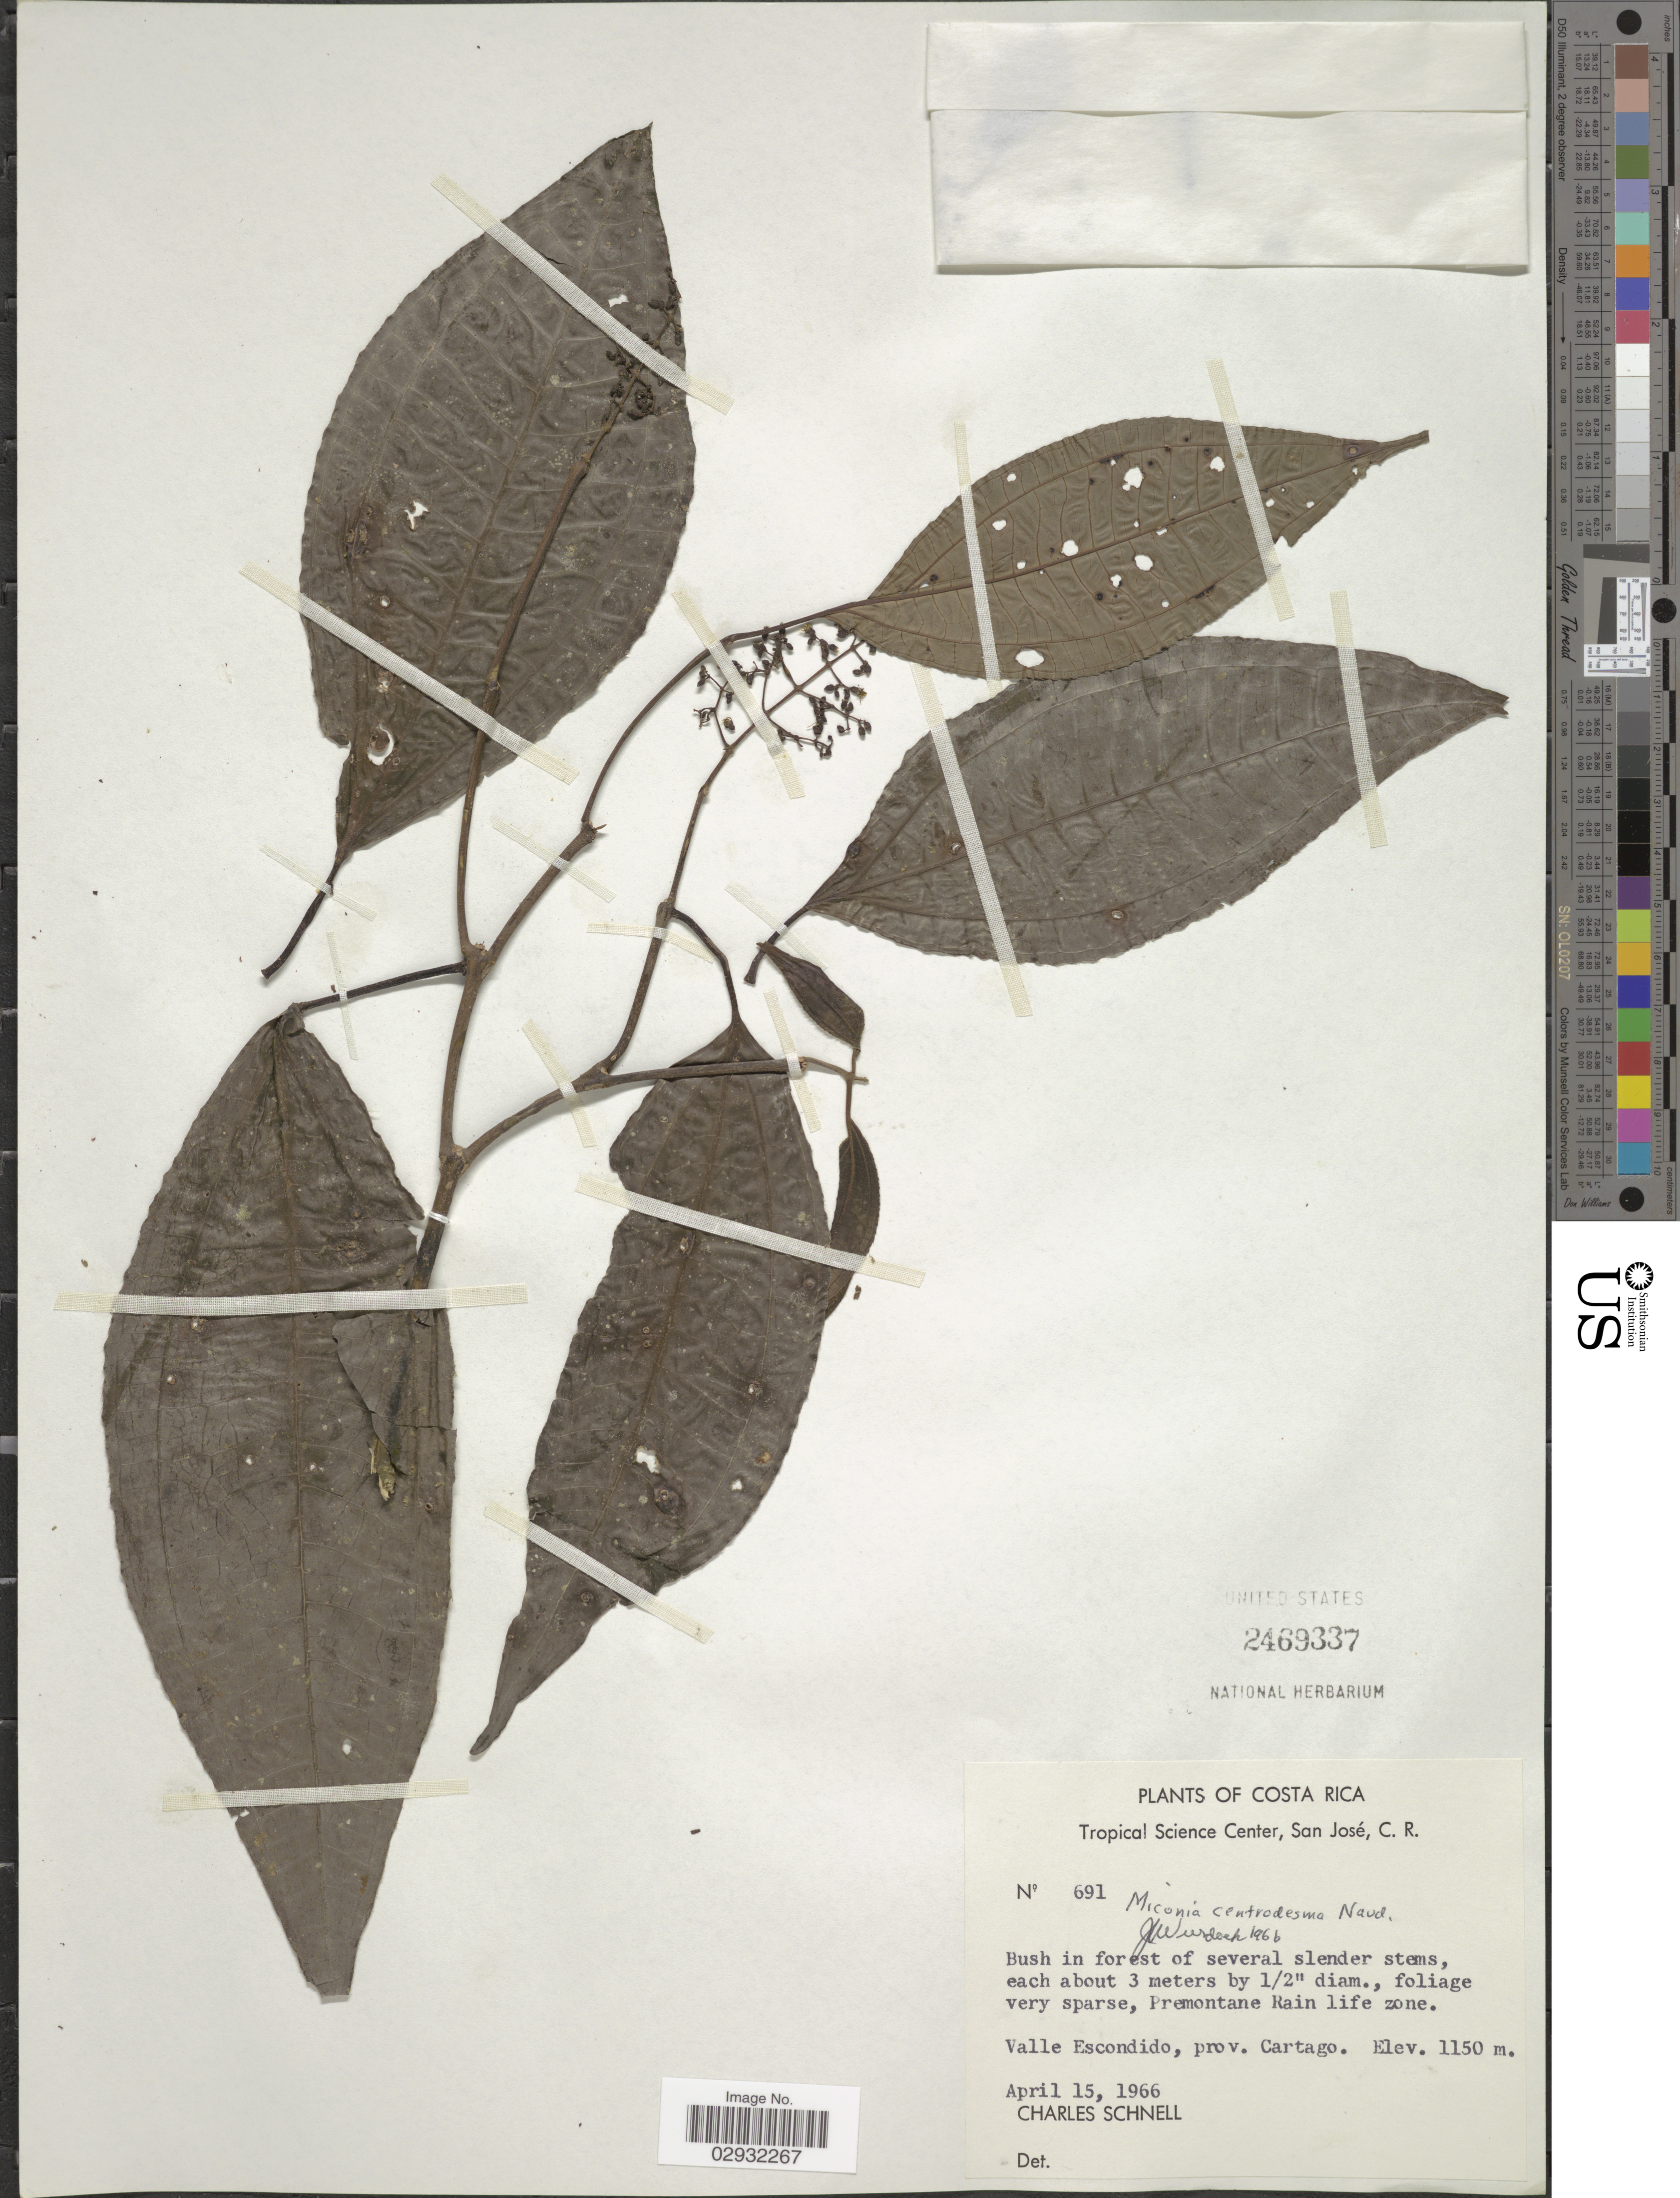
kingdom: Plantae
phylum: Tracheophyta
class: Magnoliopsida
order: Myrtales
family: Melastomataceae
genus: Miconia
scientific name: Miconia centrodesma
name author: Naudin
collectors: C. Schnell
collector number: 691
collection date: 1966-04-15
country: Costa Rica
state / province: Cartago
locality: Premontane Rain life zone. Valle Escondido.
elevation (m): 1150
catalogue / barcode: US 2469337